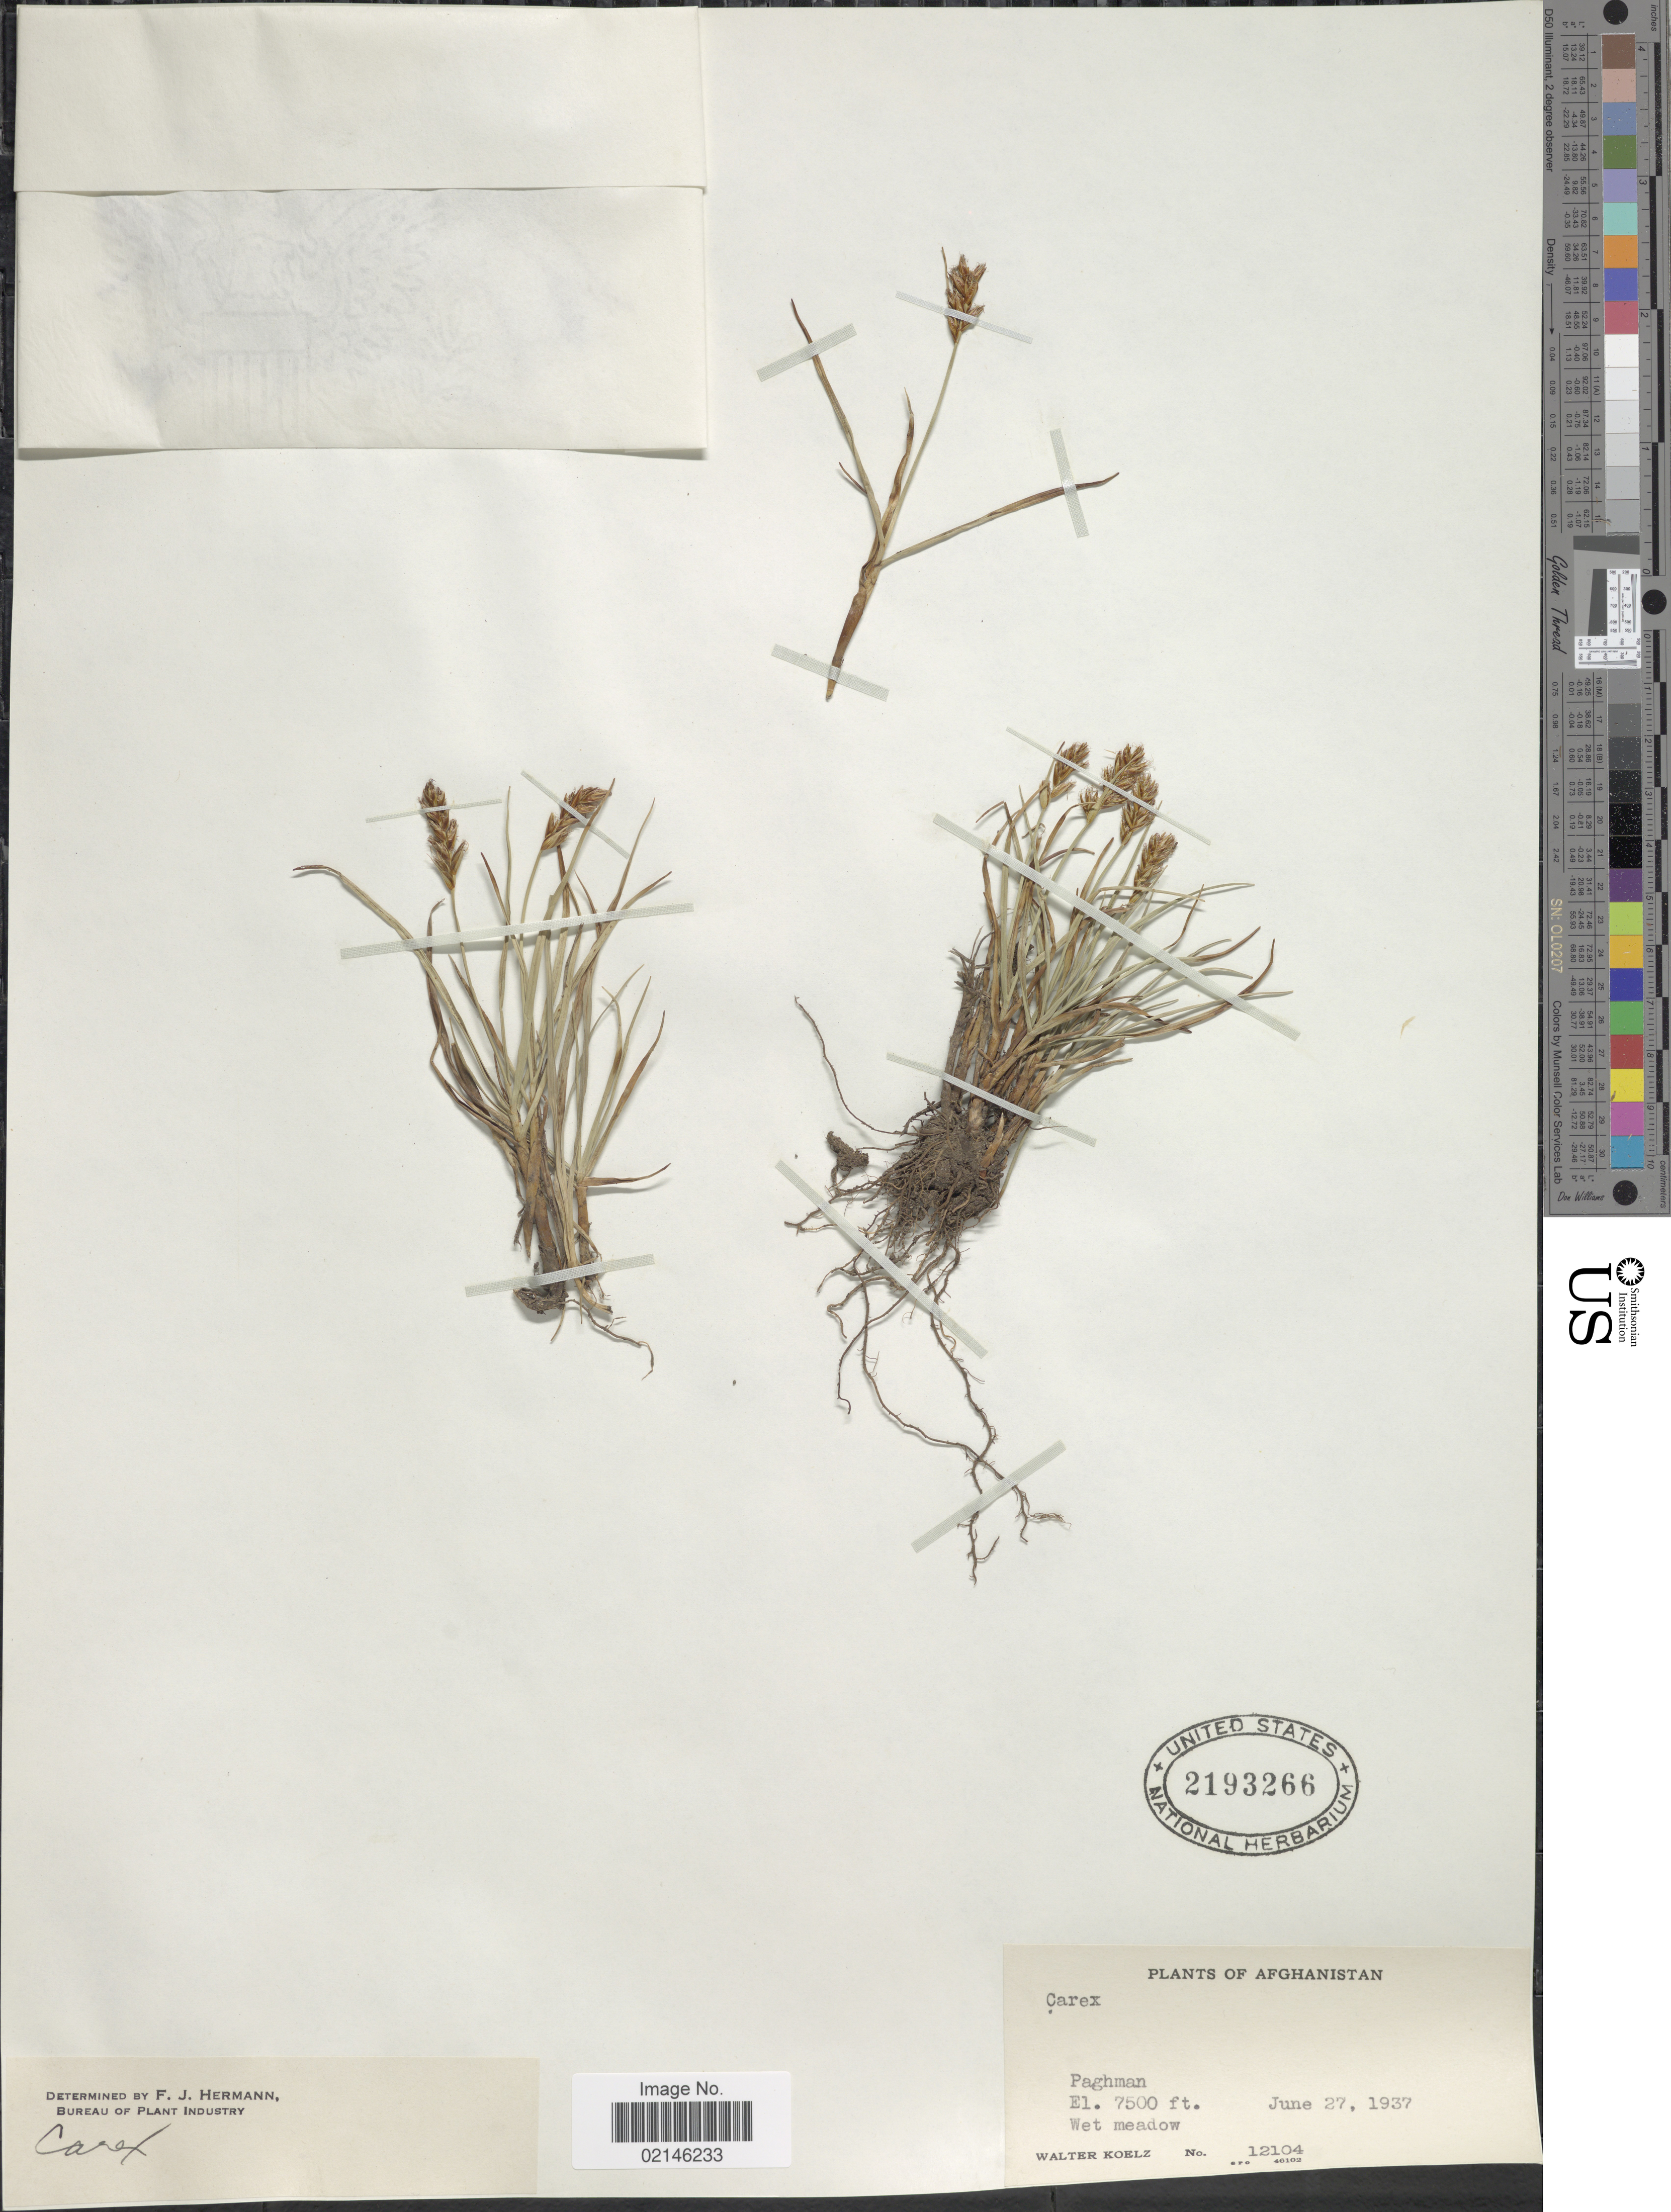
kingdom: Plantae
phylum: Tracheophyta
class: Liliopsida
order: Poales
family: Cyperaceae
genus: Carex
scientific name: Carex sp.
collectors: W. N. Koelz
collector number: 12104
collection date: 1937-06-27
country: Afghanistan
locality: Paghman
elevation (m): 2286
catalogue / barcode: US 2193266